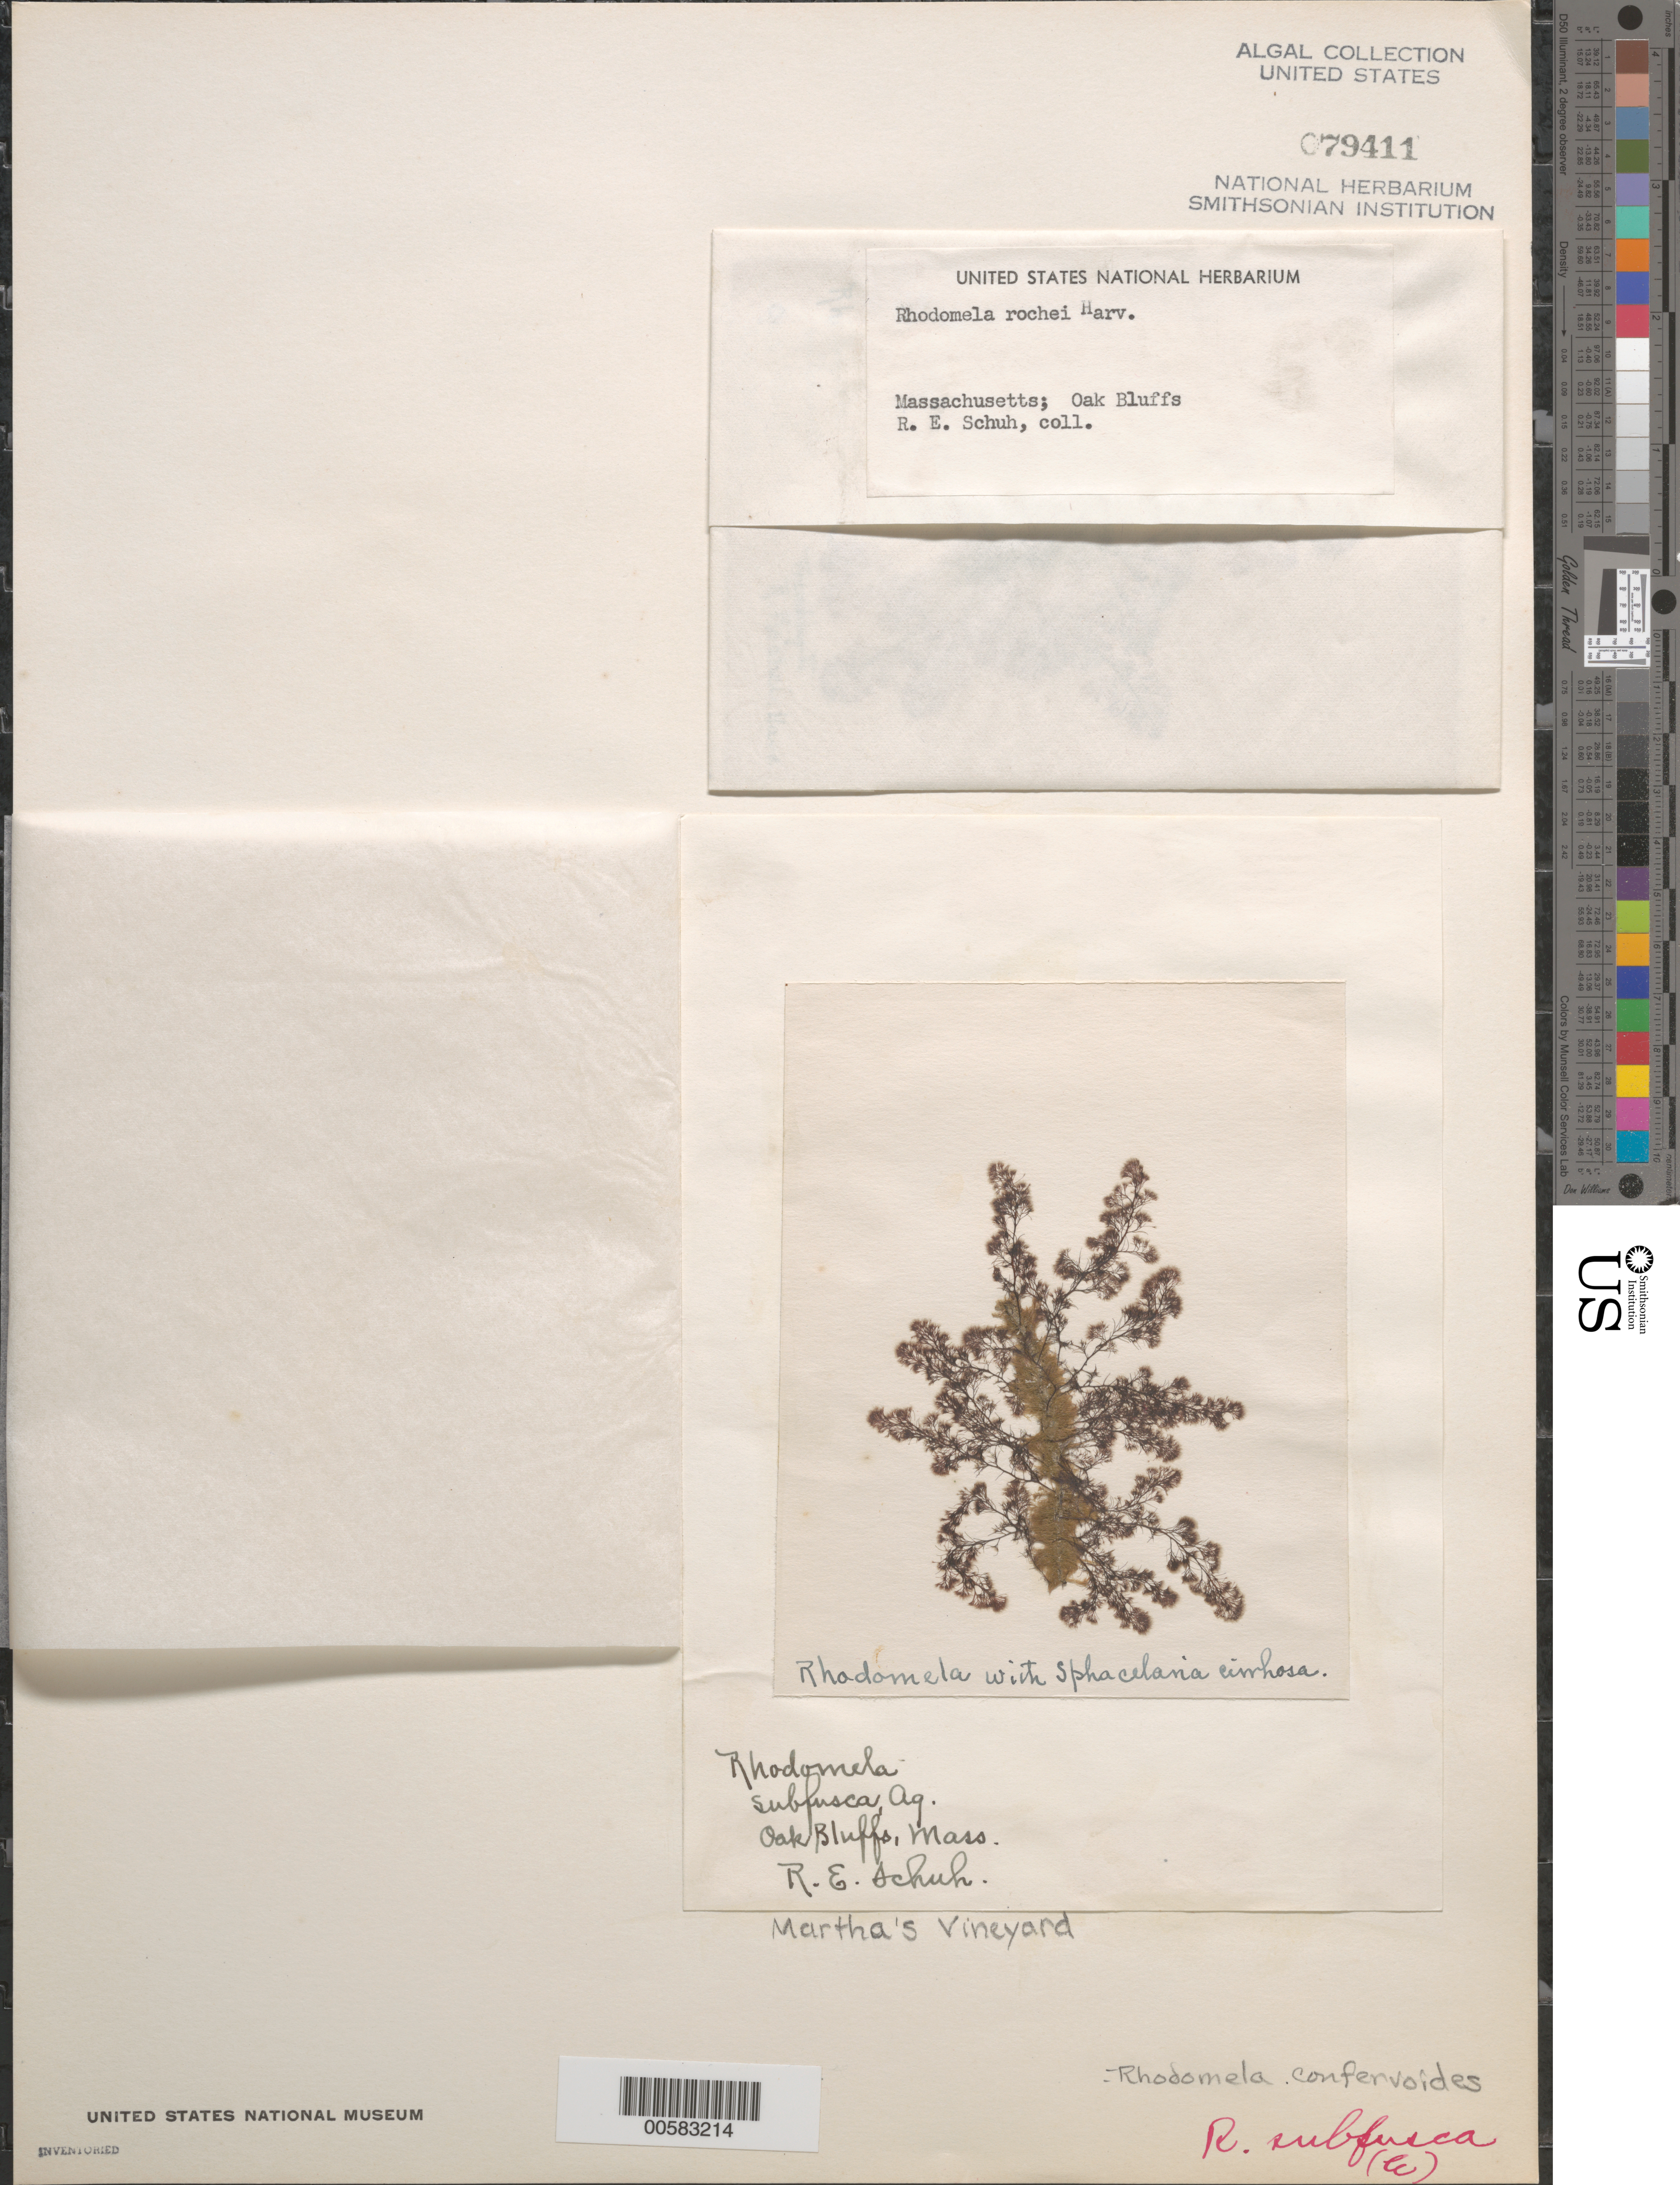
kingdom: Plantae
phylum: Rhodophyta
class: Florideophyceae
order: Ceramiales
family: Rhodomelaceae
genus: Rhodomela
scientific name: Rhodomela confervoides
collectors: R. Schuh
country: United States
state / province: Massachusetts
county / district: Dukes County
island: Martha's Vineyard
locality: Oak Bluffs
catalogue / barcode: US 79411